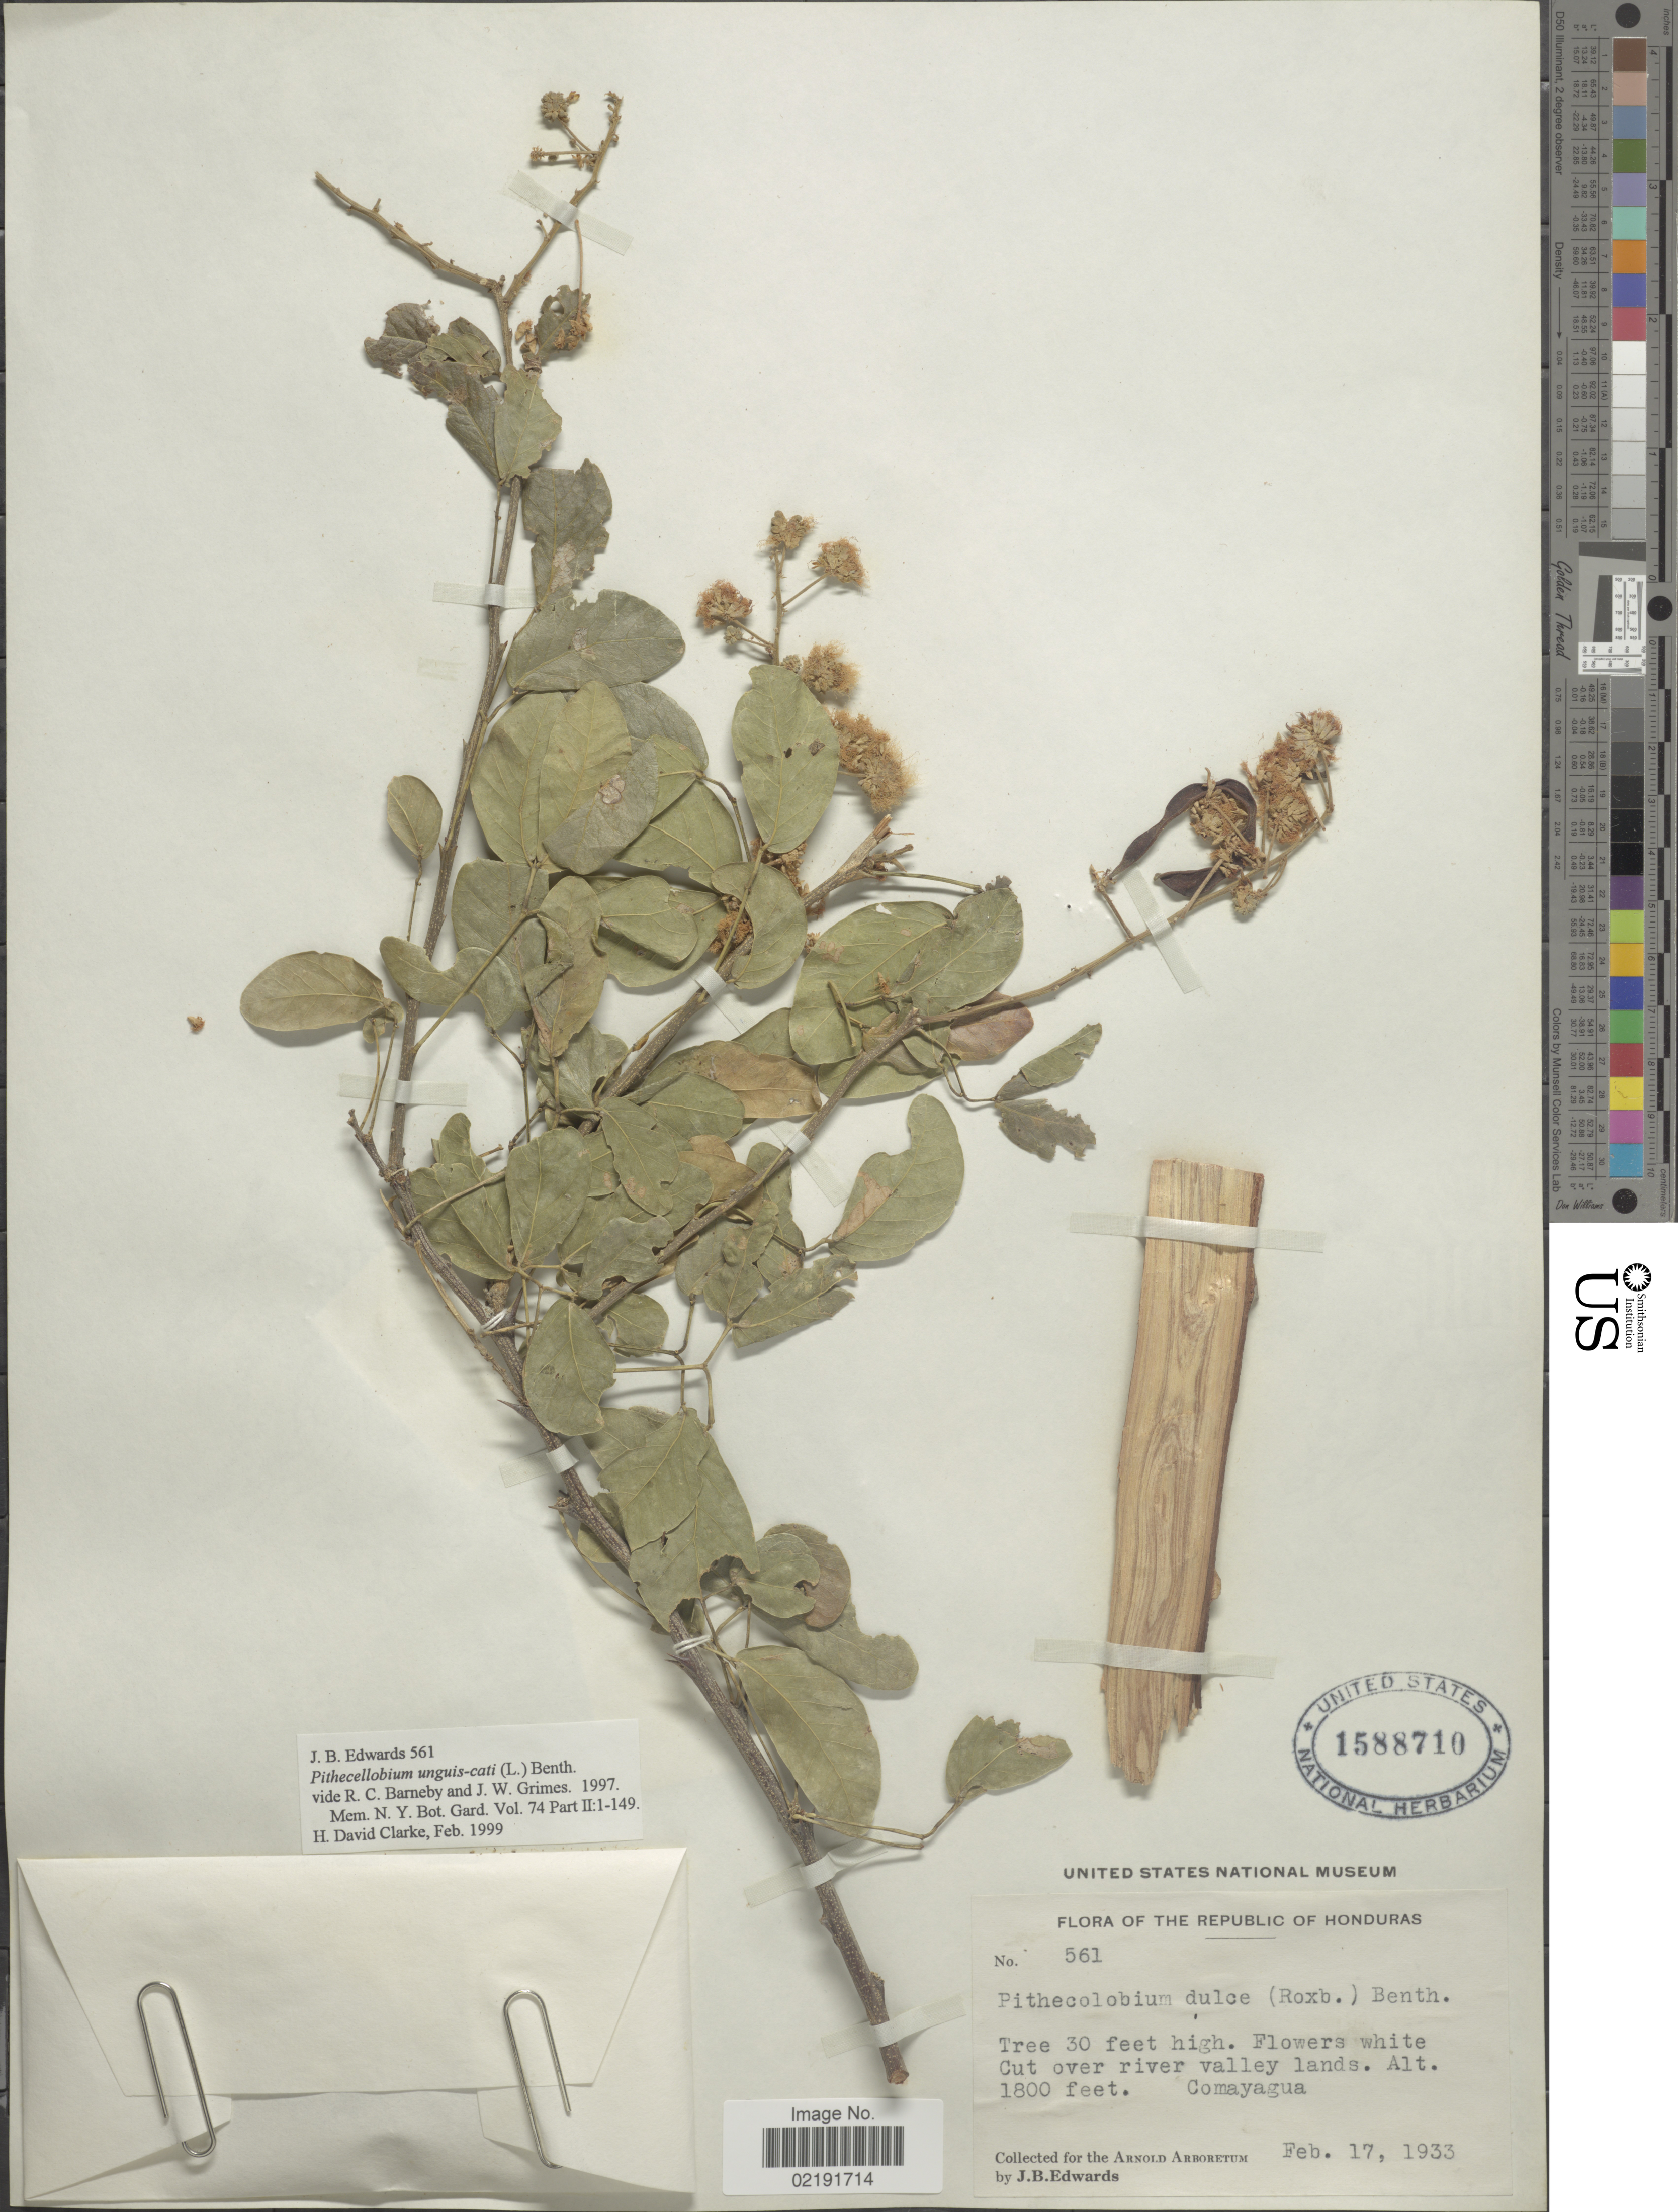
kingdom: Plantae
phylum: Tracheophyta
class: Magnoliopsida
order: Fabales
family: Fabaceae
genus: Pithecellobium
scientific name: Pithecellobium unguis-cati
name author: (L.) Benth.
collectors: J. B. Edwards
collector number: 561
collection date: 1933-02-17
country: Honduras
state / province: Comayagua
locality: Republic of Honduras. Cut over river valley lands. Comayagua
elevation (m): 549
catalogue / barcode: US 1588710